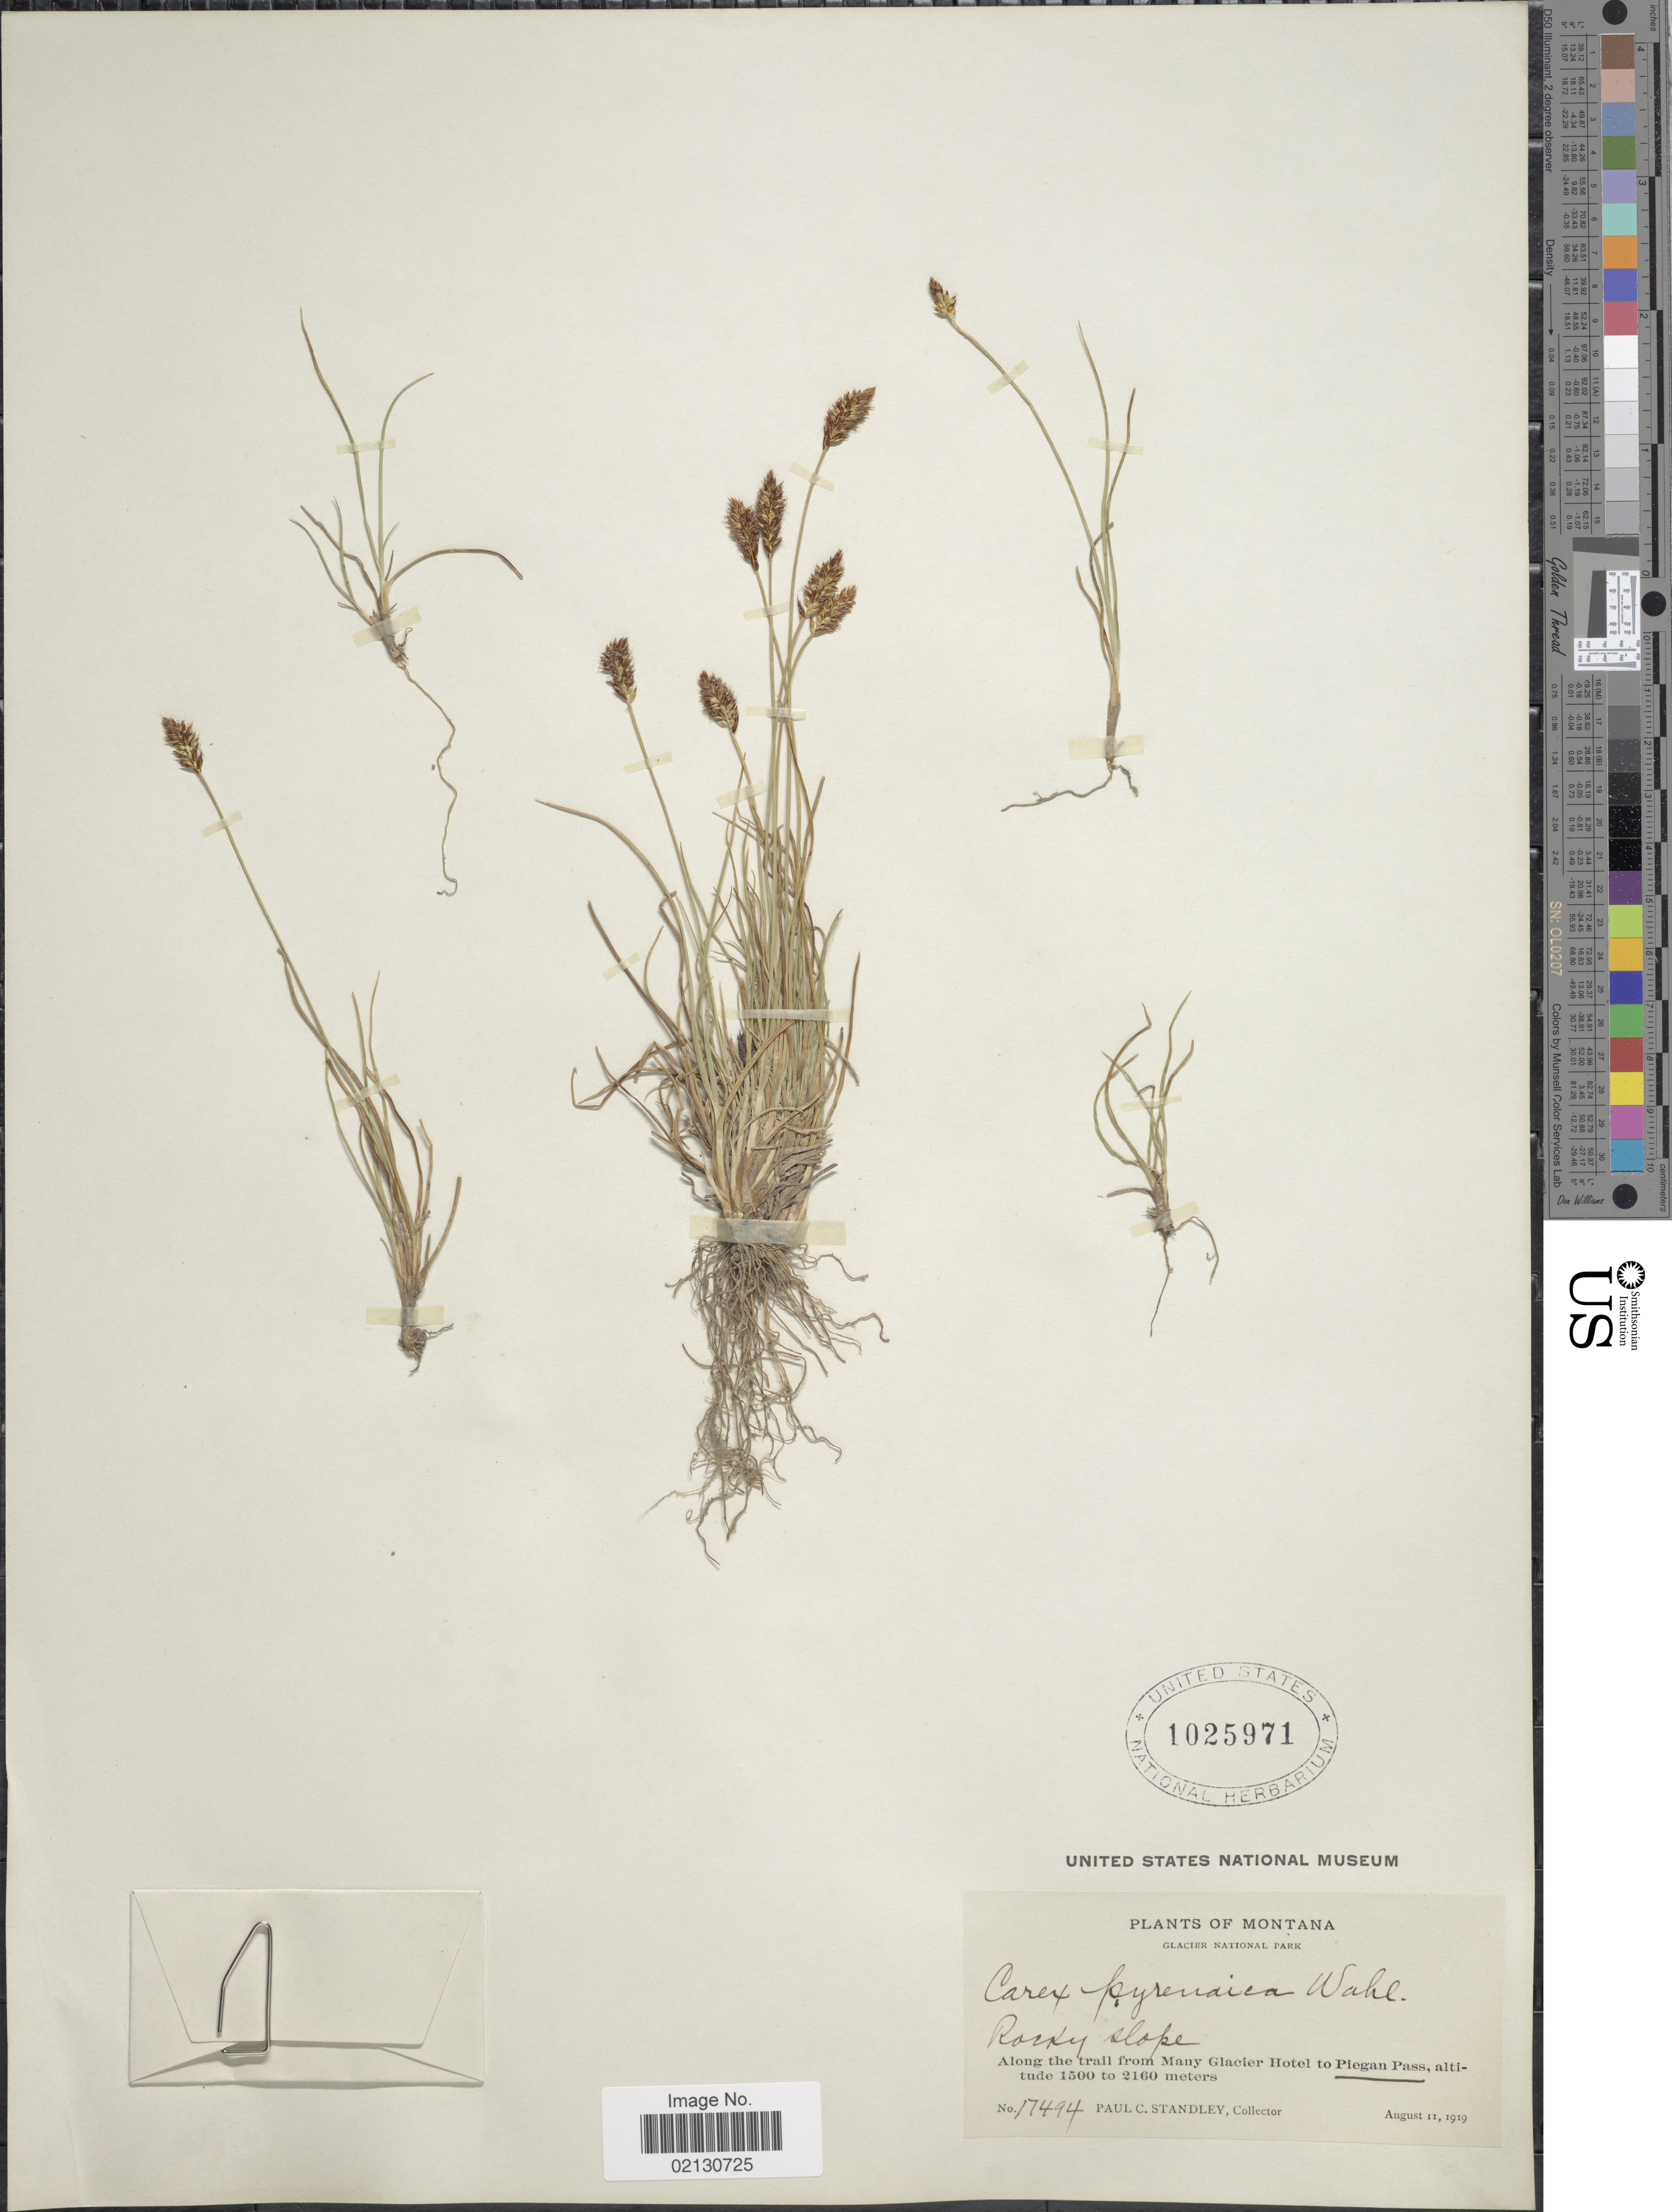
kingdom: Plantae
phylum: Tracheophyta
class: Liliopsida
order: Poales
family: Cyperaceae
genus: Carex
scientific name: Carex micropoda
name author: C.A. Mey.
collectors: P. C. Standley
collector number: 17494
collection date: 1919-08-11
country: United States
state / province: Montana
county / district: Glacier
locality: Glacier National Park. Along the trail from Many Glacier Hotel to Piegan Pass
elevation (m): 1500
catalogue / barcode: US 1025971